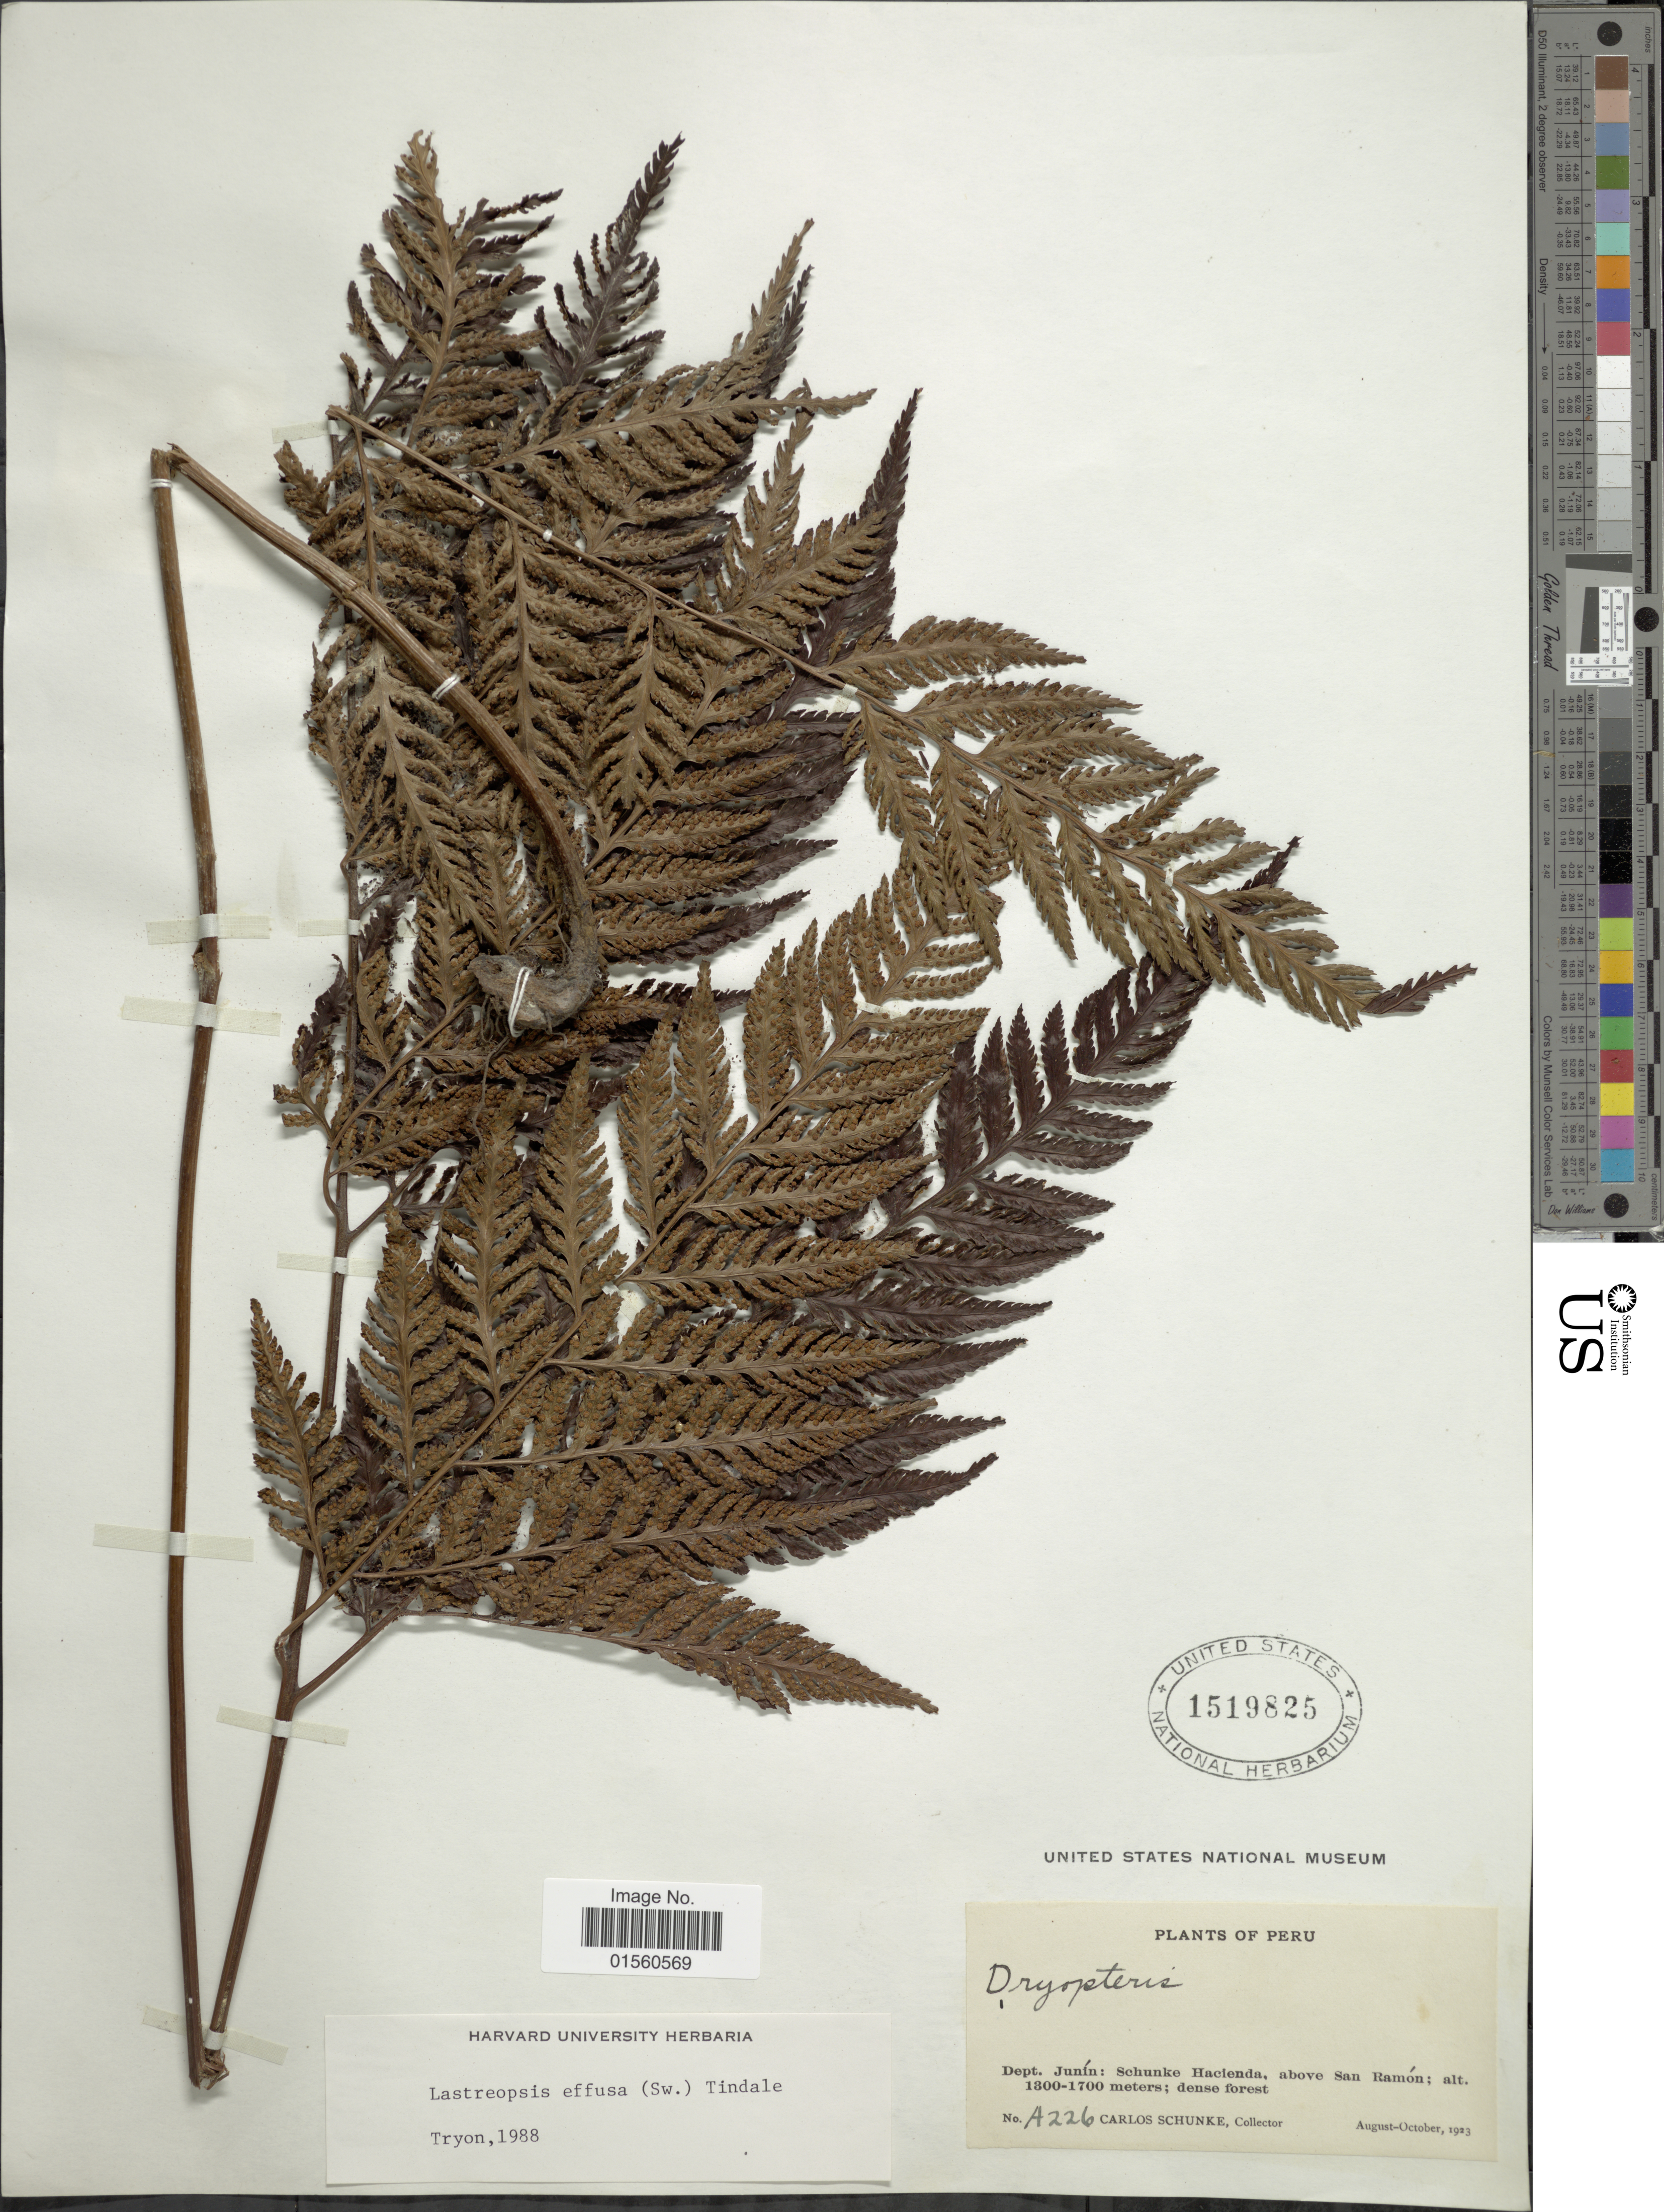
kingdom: Plantae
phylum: Tracheophyta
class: Polypodiopsida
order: Polypodiales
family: Dryopteridaceae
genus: Parapolystichum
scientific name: Parapolystichum effusum var. effusum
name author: (Sw.) Ching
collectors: C. Schunke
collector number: A226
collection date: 1923-08/1923-10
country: Peru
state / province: Junín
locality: Dept. Junin: Schunke Hacienda, above San Ramon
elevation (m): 1300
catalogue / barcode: US 1519825